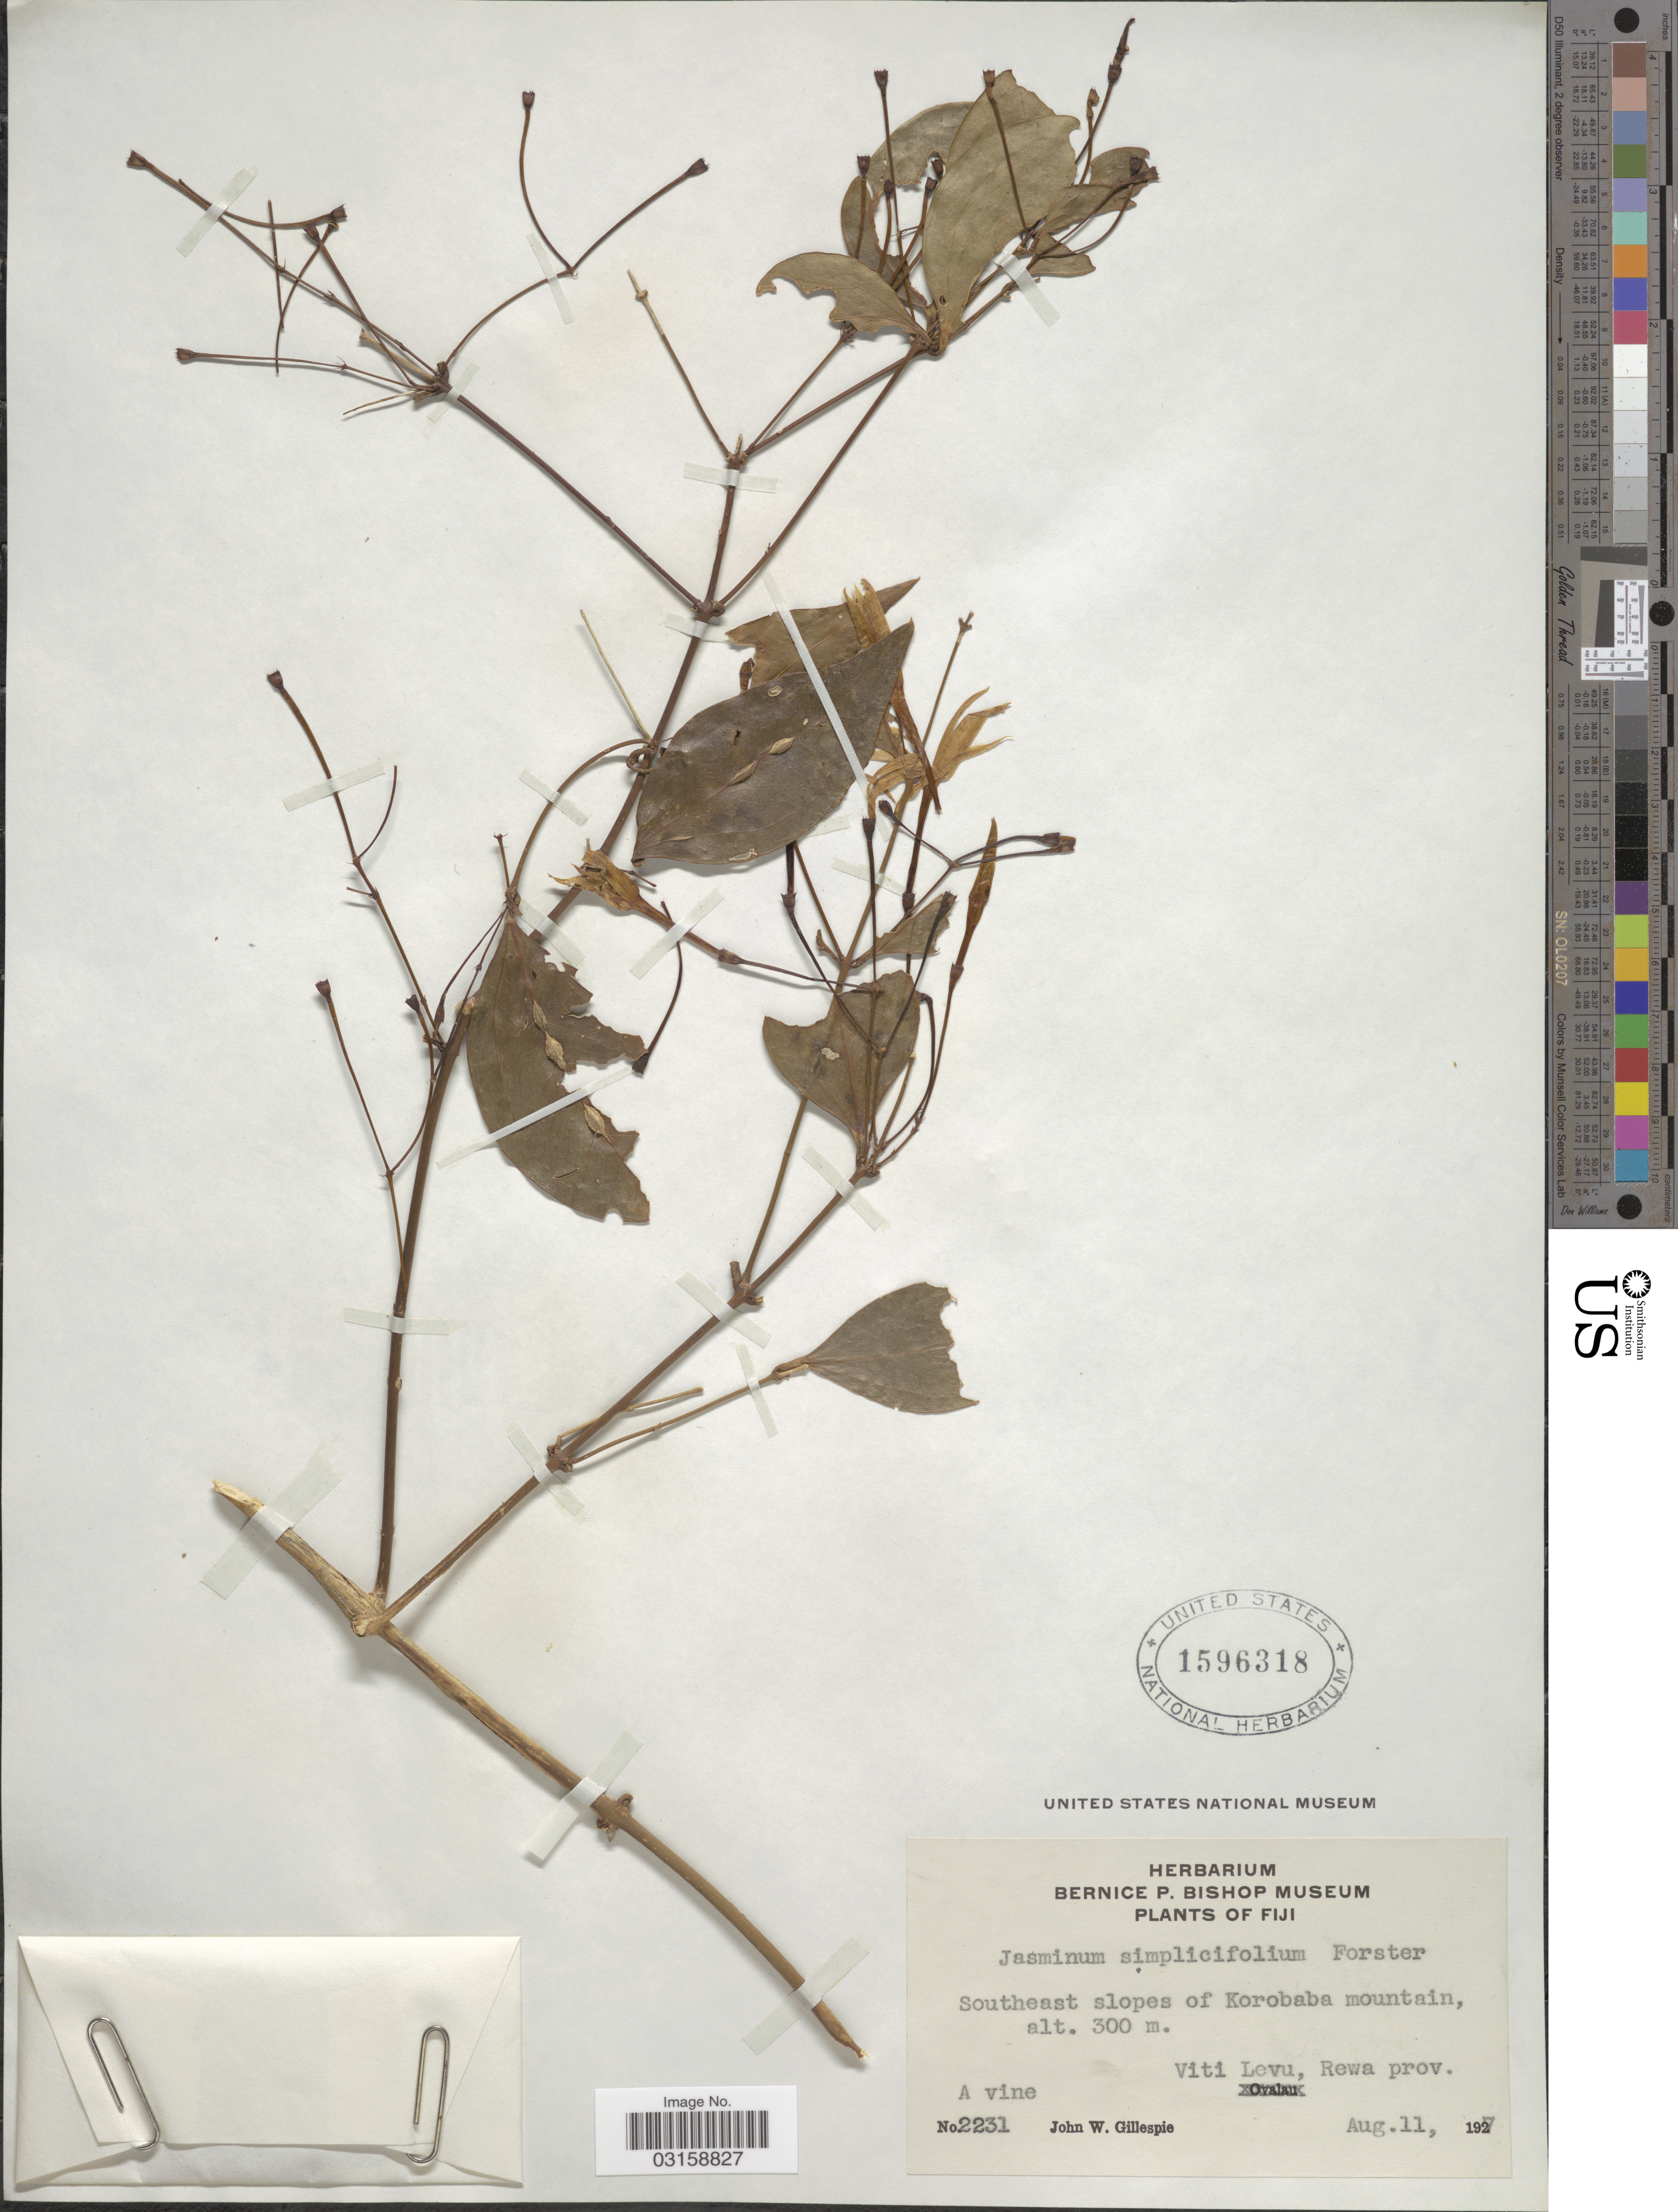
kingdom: Plantae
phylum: Tracheophyta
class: Magnoliopsida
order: Lamiales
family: Oleaceae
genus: Jasminum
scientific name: Jasminum simplicifolium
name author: G. Forst.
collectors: J. W. Gillespie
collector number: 2231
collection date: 1927-08-11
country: Fiji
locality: Southeast slopes of Korobaba mountain. Viti Levu, Rewa prov.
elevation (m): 300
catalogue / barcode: US 1596318